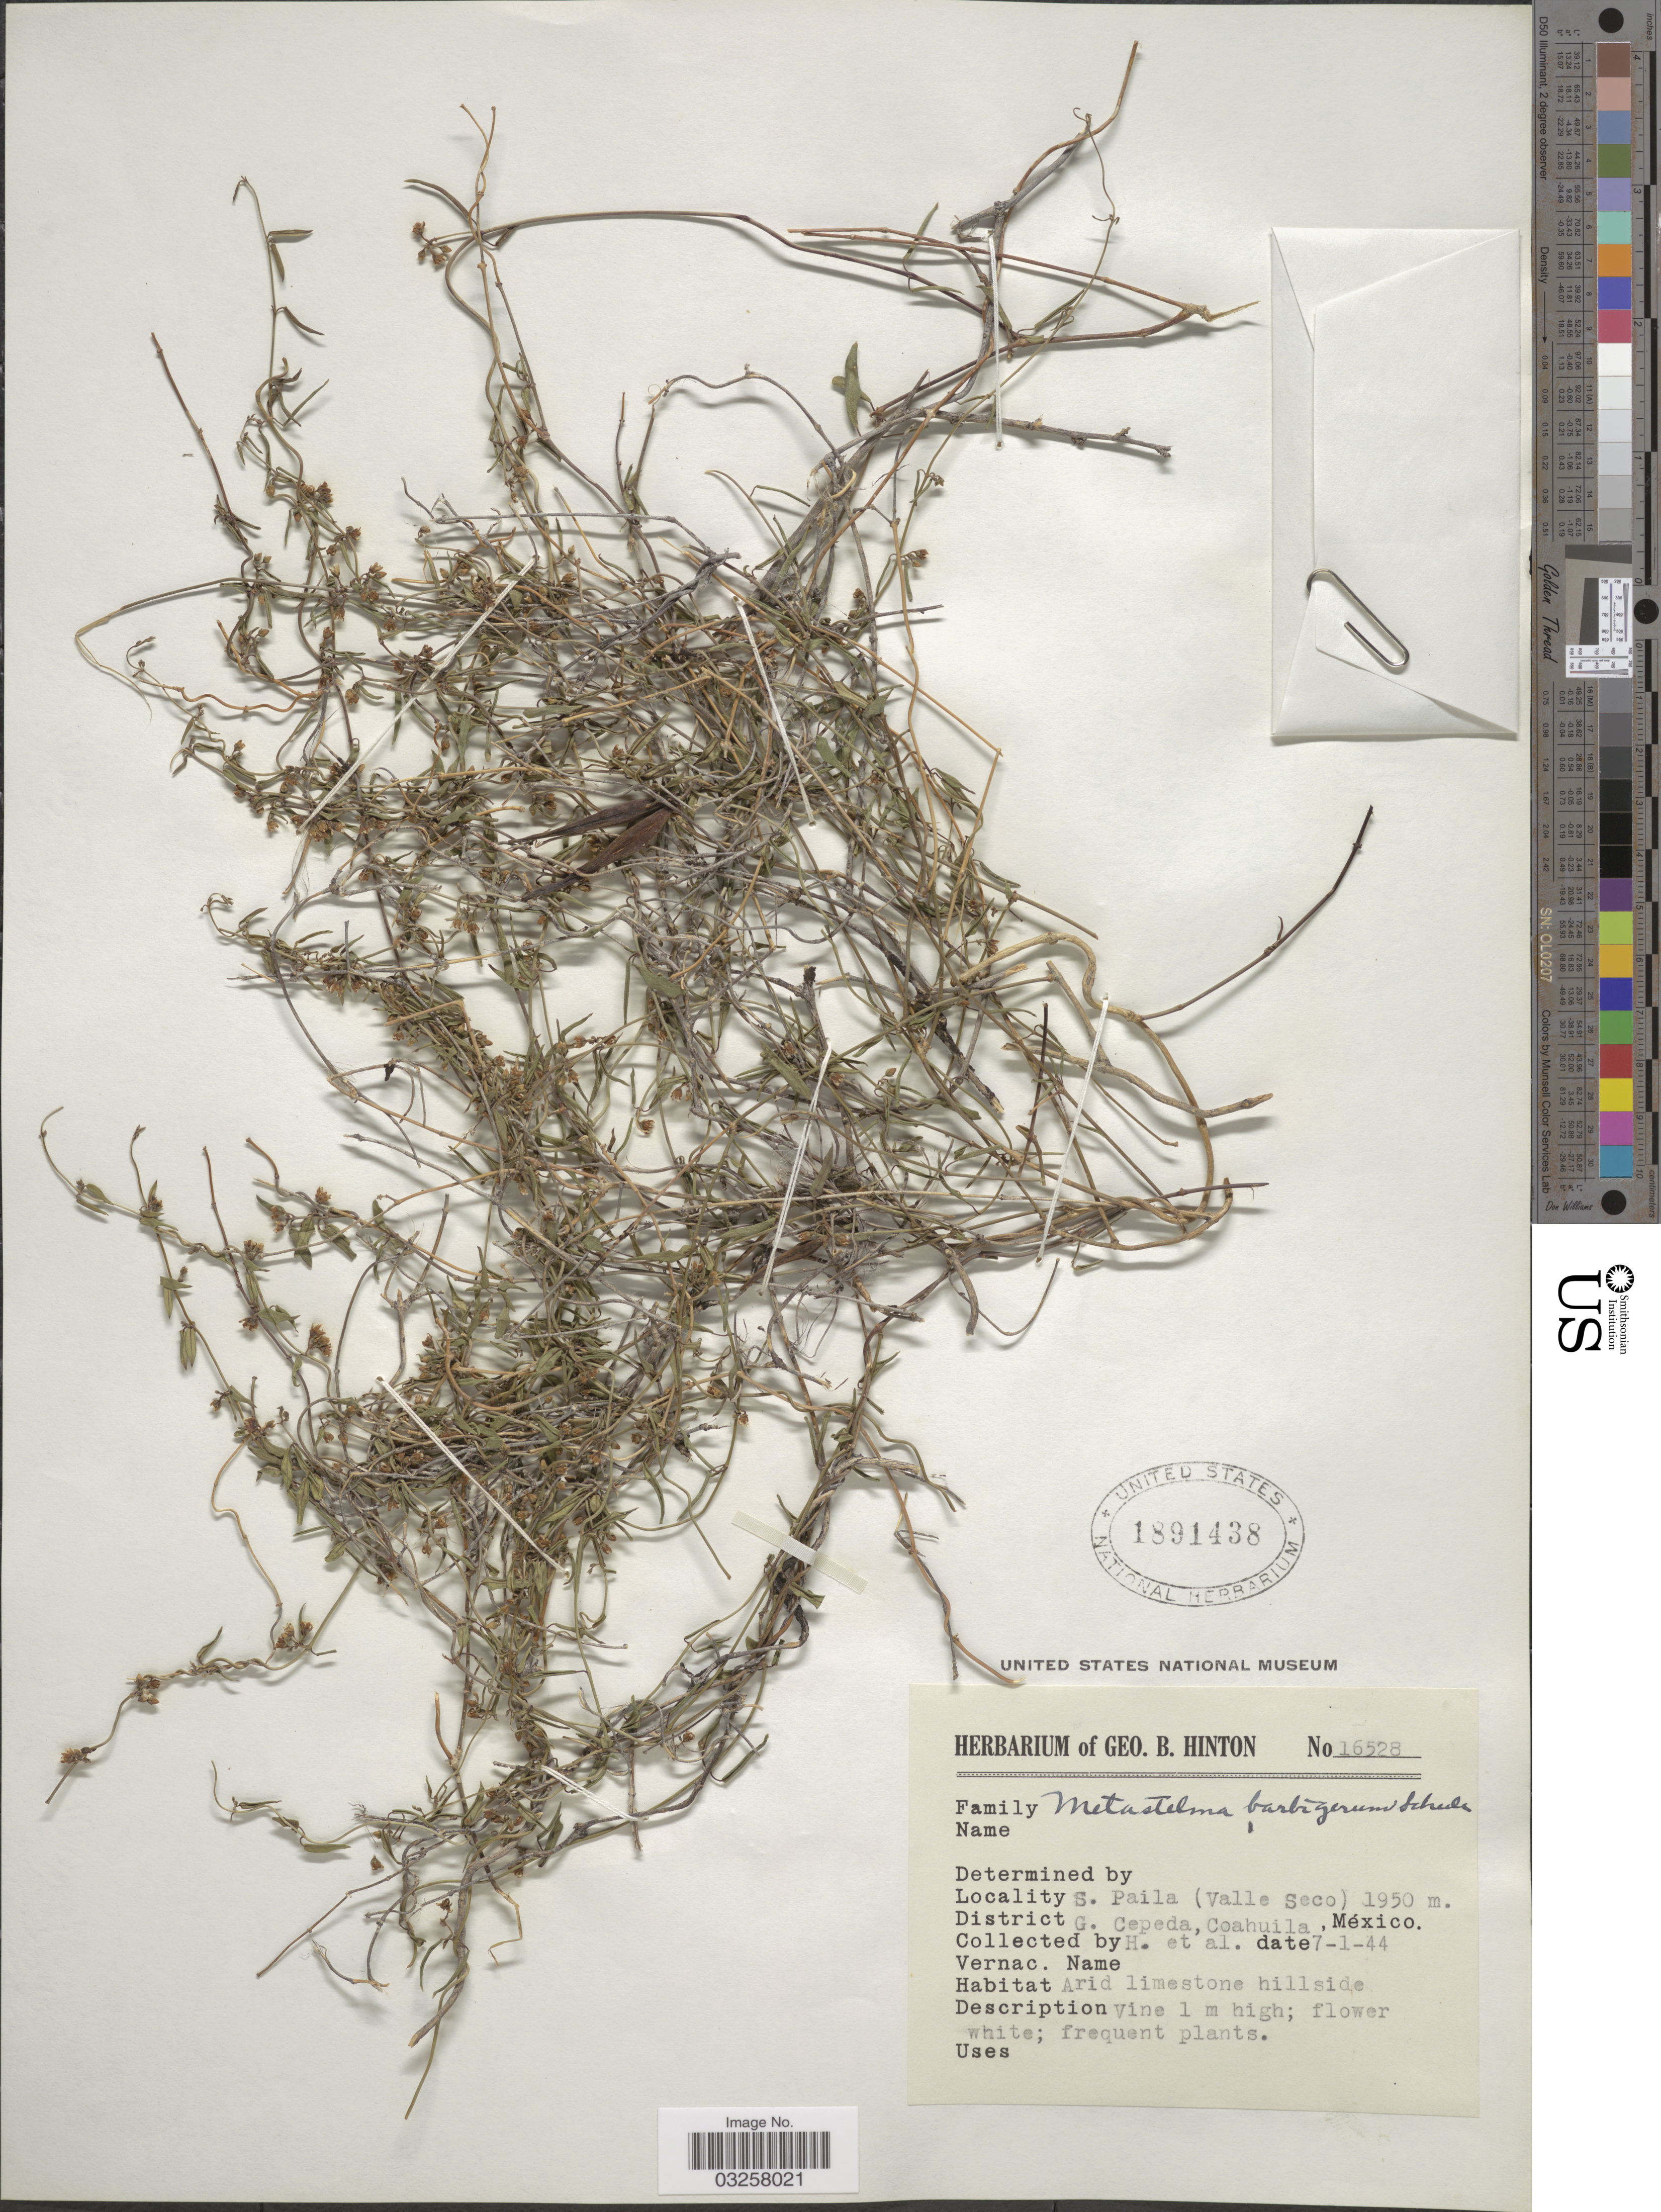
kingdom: Plantae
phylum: Tracheophyta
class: Magnoliopsida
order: Gentianales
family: Apocynaceae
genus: Metastelma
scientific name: Metastelma barbigerum subsp. barbigerum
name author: Scheele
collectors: G. B. Hinton & et al.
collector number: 16528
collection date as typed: Transcribed d/m/y: 7/1/44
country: Mexico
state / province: Coahuila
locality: S. Paila (Valle Seco). District G. Cepeda.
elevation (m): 1950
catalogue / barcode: US 1891438